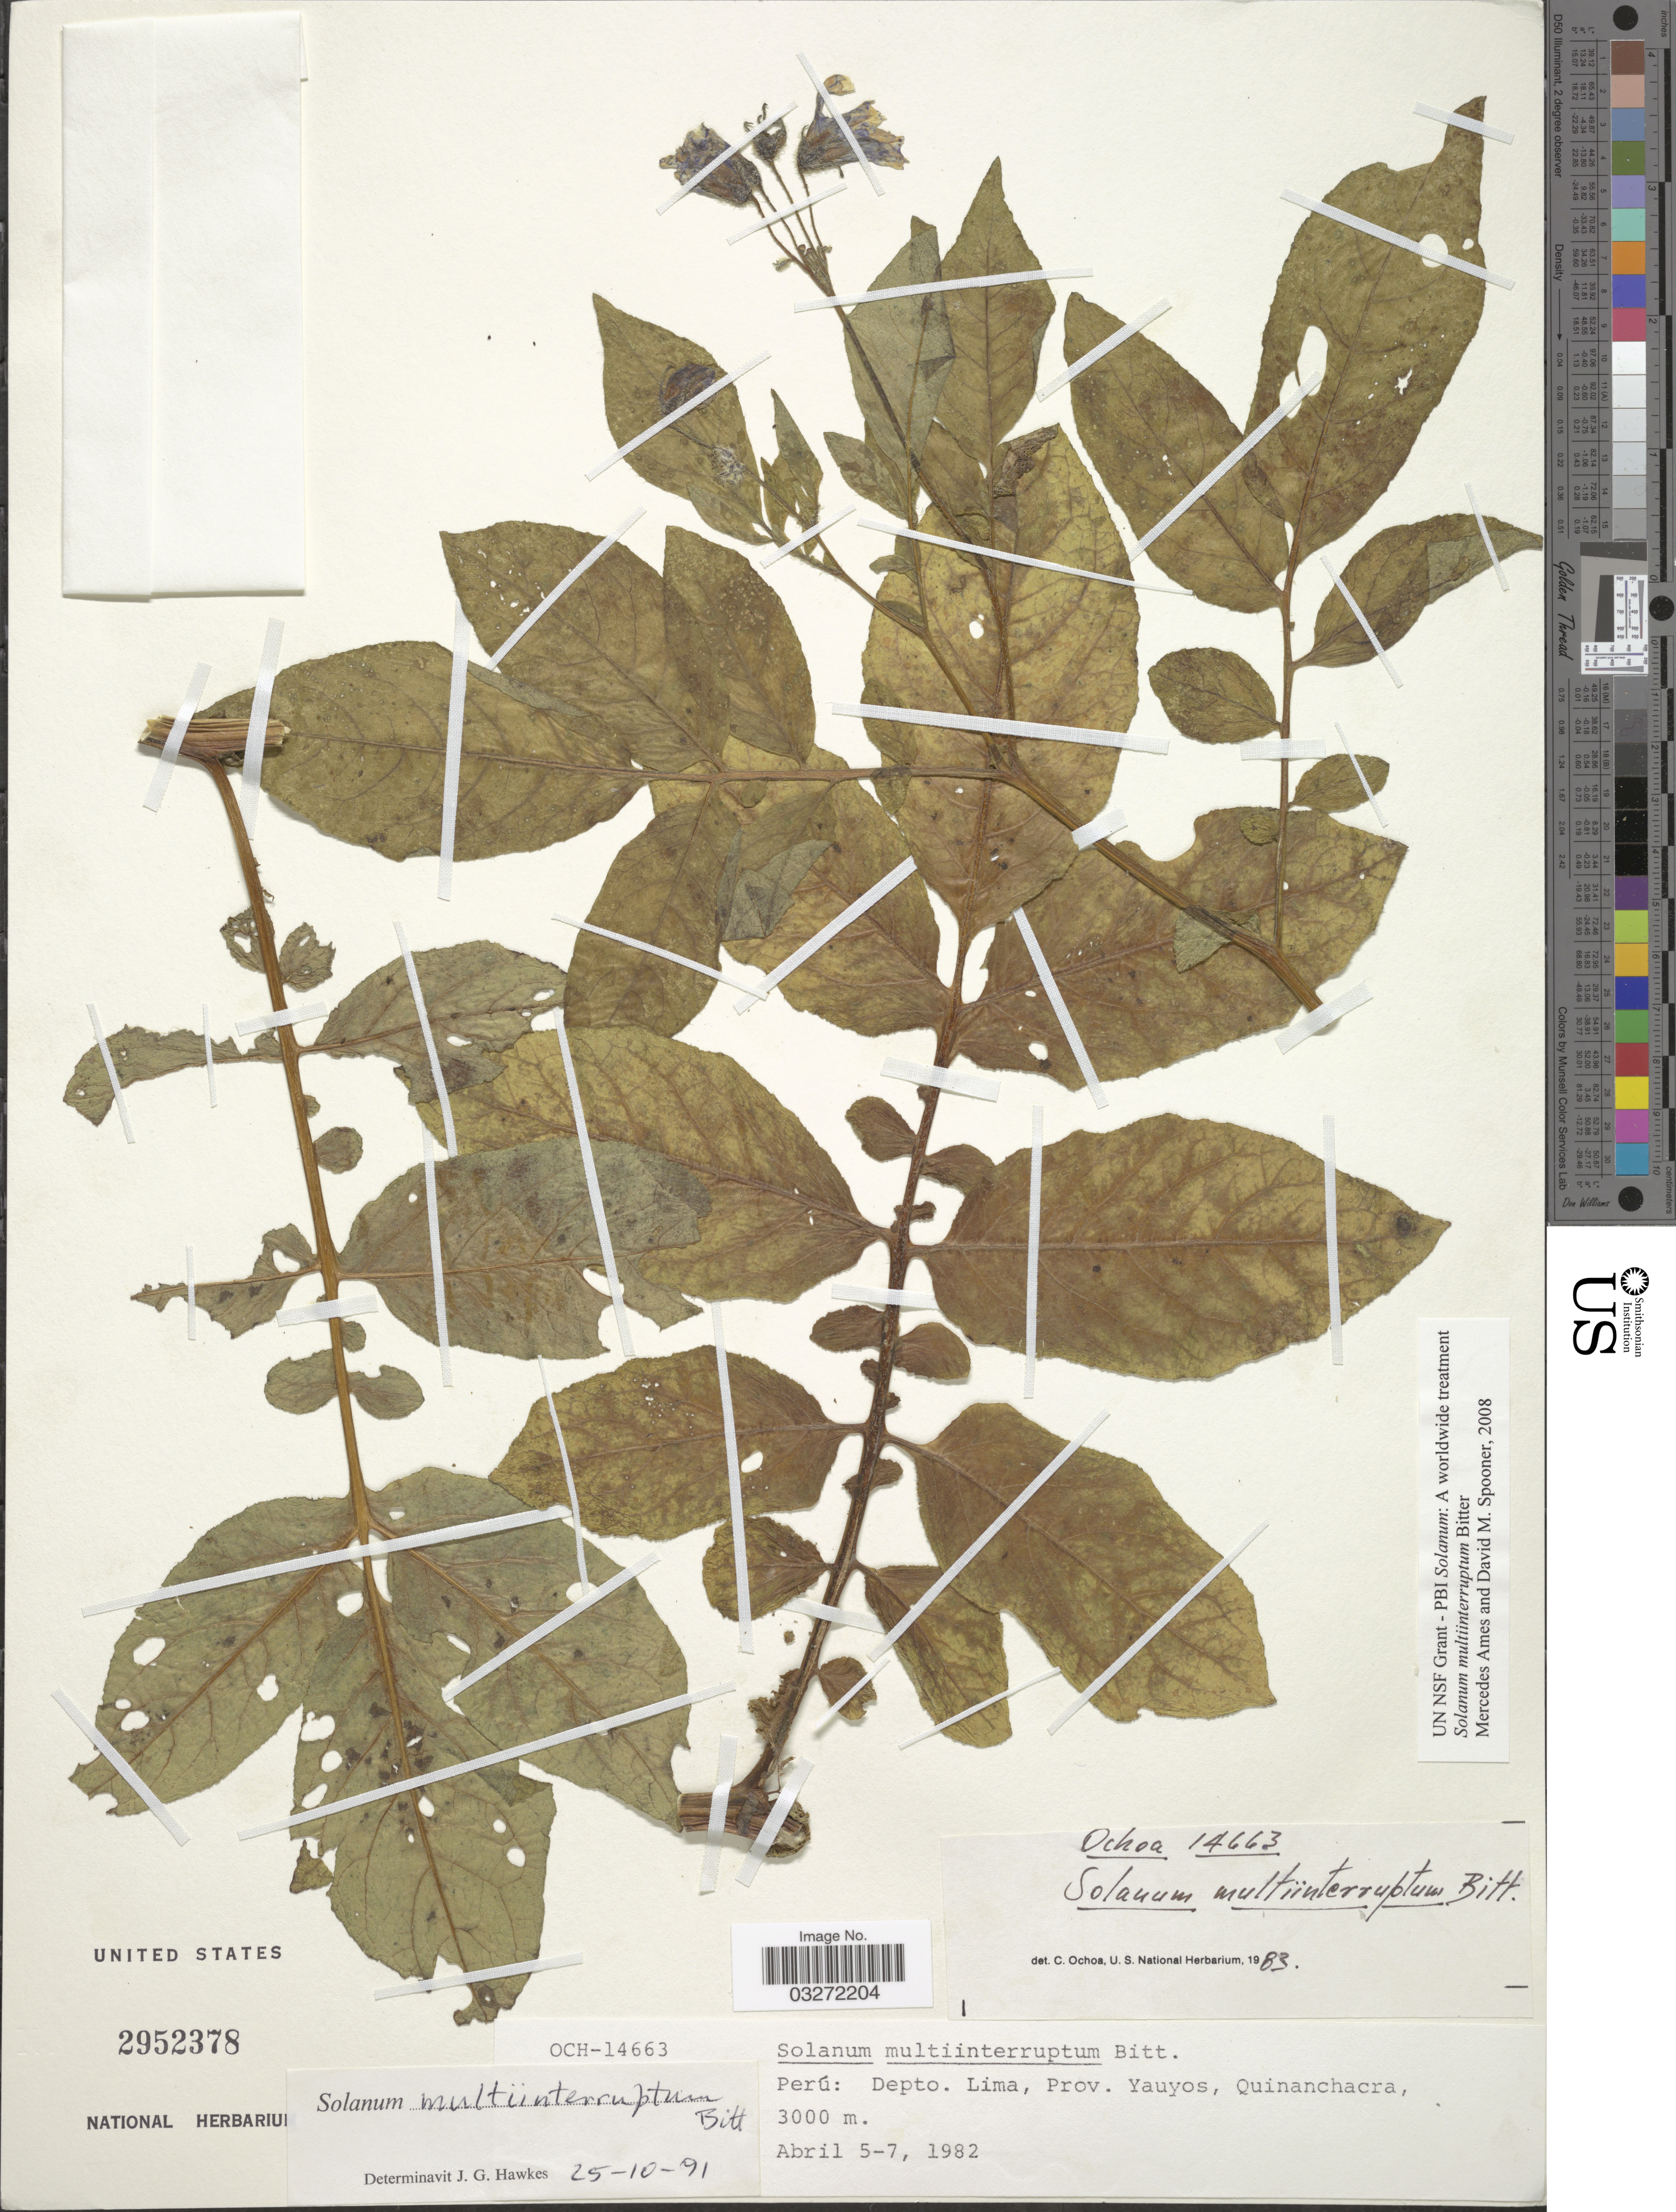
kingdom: Plantae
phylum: Tracheophyta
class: Magnoliopsida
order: Solanales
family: Solanaceae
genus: Solanum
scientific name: Solanum multiinterruptum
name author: Bitter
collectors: -. Ochoa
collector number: OCH-14663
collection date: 1982-04-05/1982-04-07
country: Peru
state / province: Lima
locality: Depto. Lima, Prov. Yauyos, Quinanchacra.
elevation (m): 3000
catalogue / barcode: US 2952378